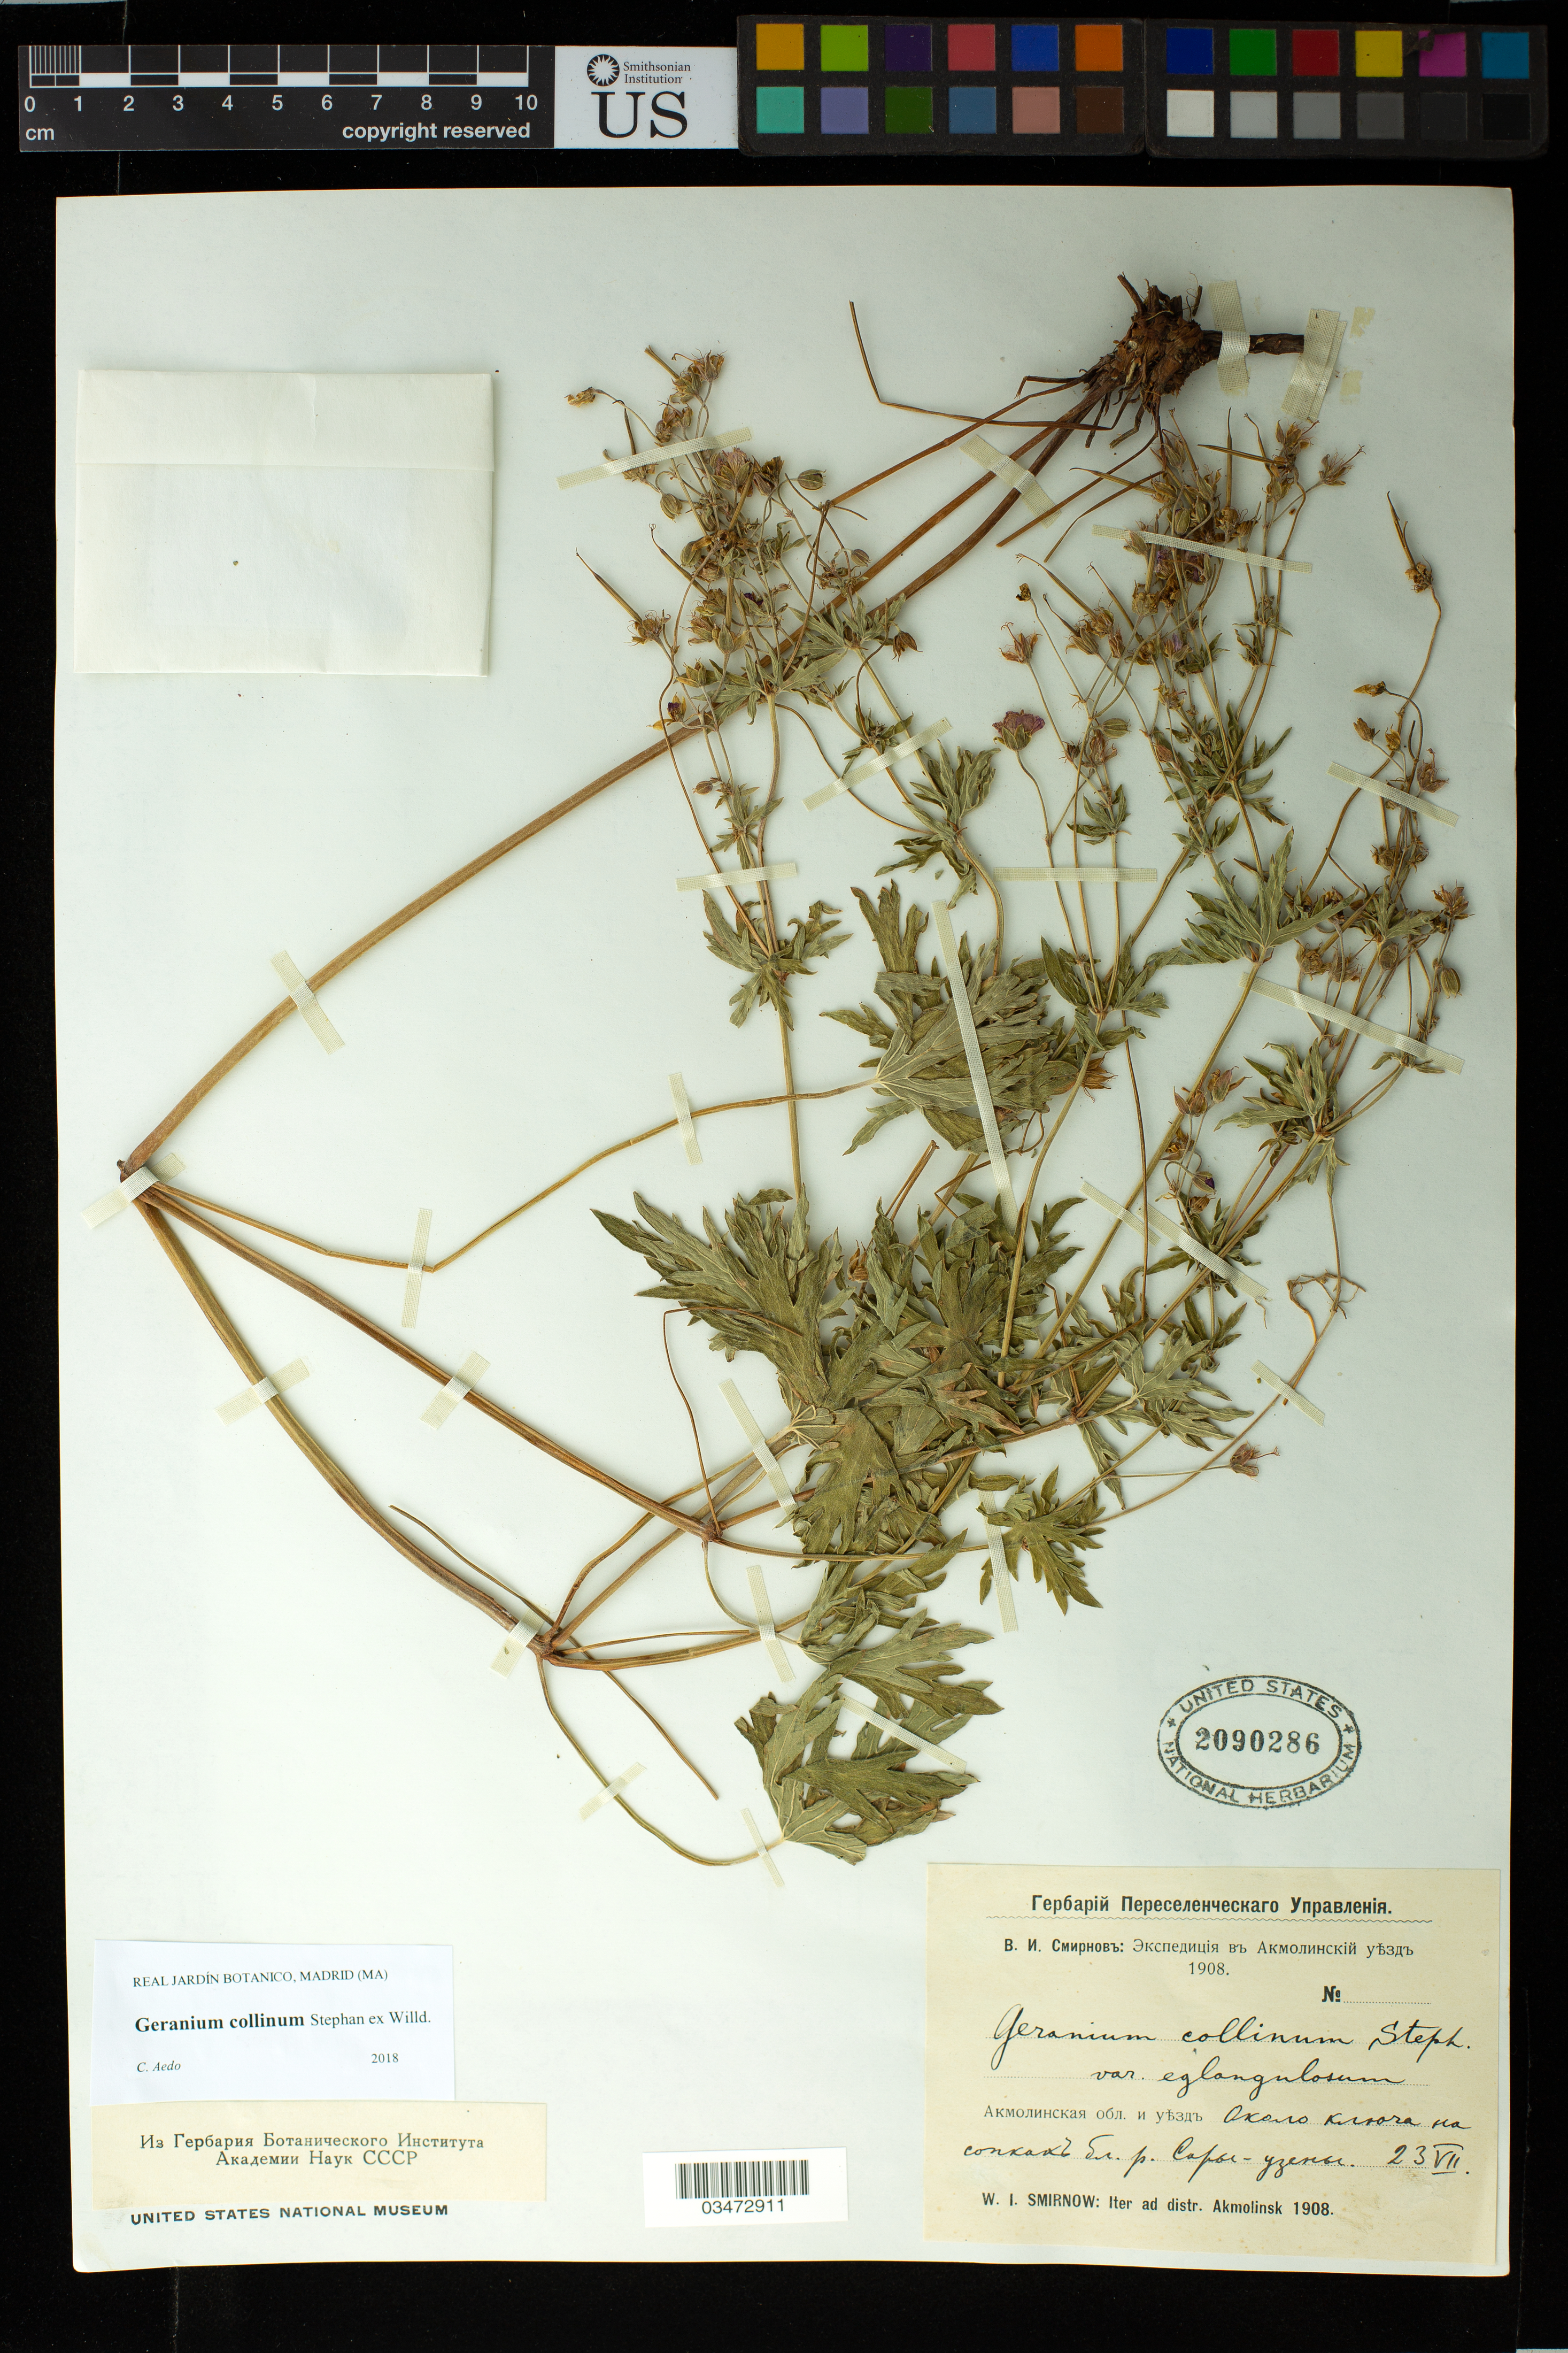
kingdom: Plantae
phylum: Tracheophyta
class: Magnoliopsida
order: Geraniales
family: Geraniaceae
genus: Geranium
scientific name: Geranium collinum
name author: Stephan ex Willd.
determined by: Aedo, C.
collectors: W. Smirnow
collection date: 1958-07-23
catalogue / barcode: US 2090286